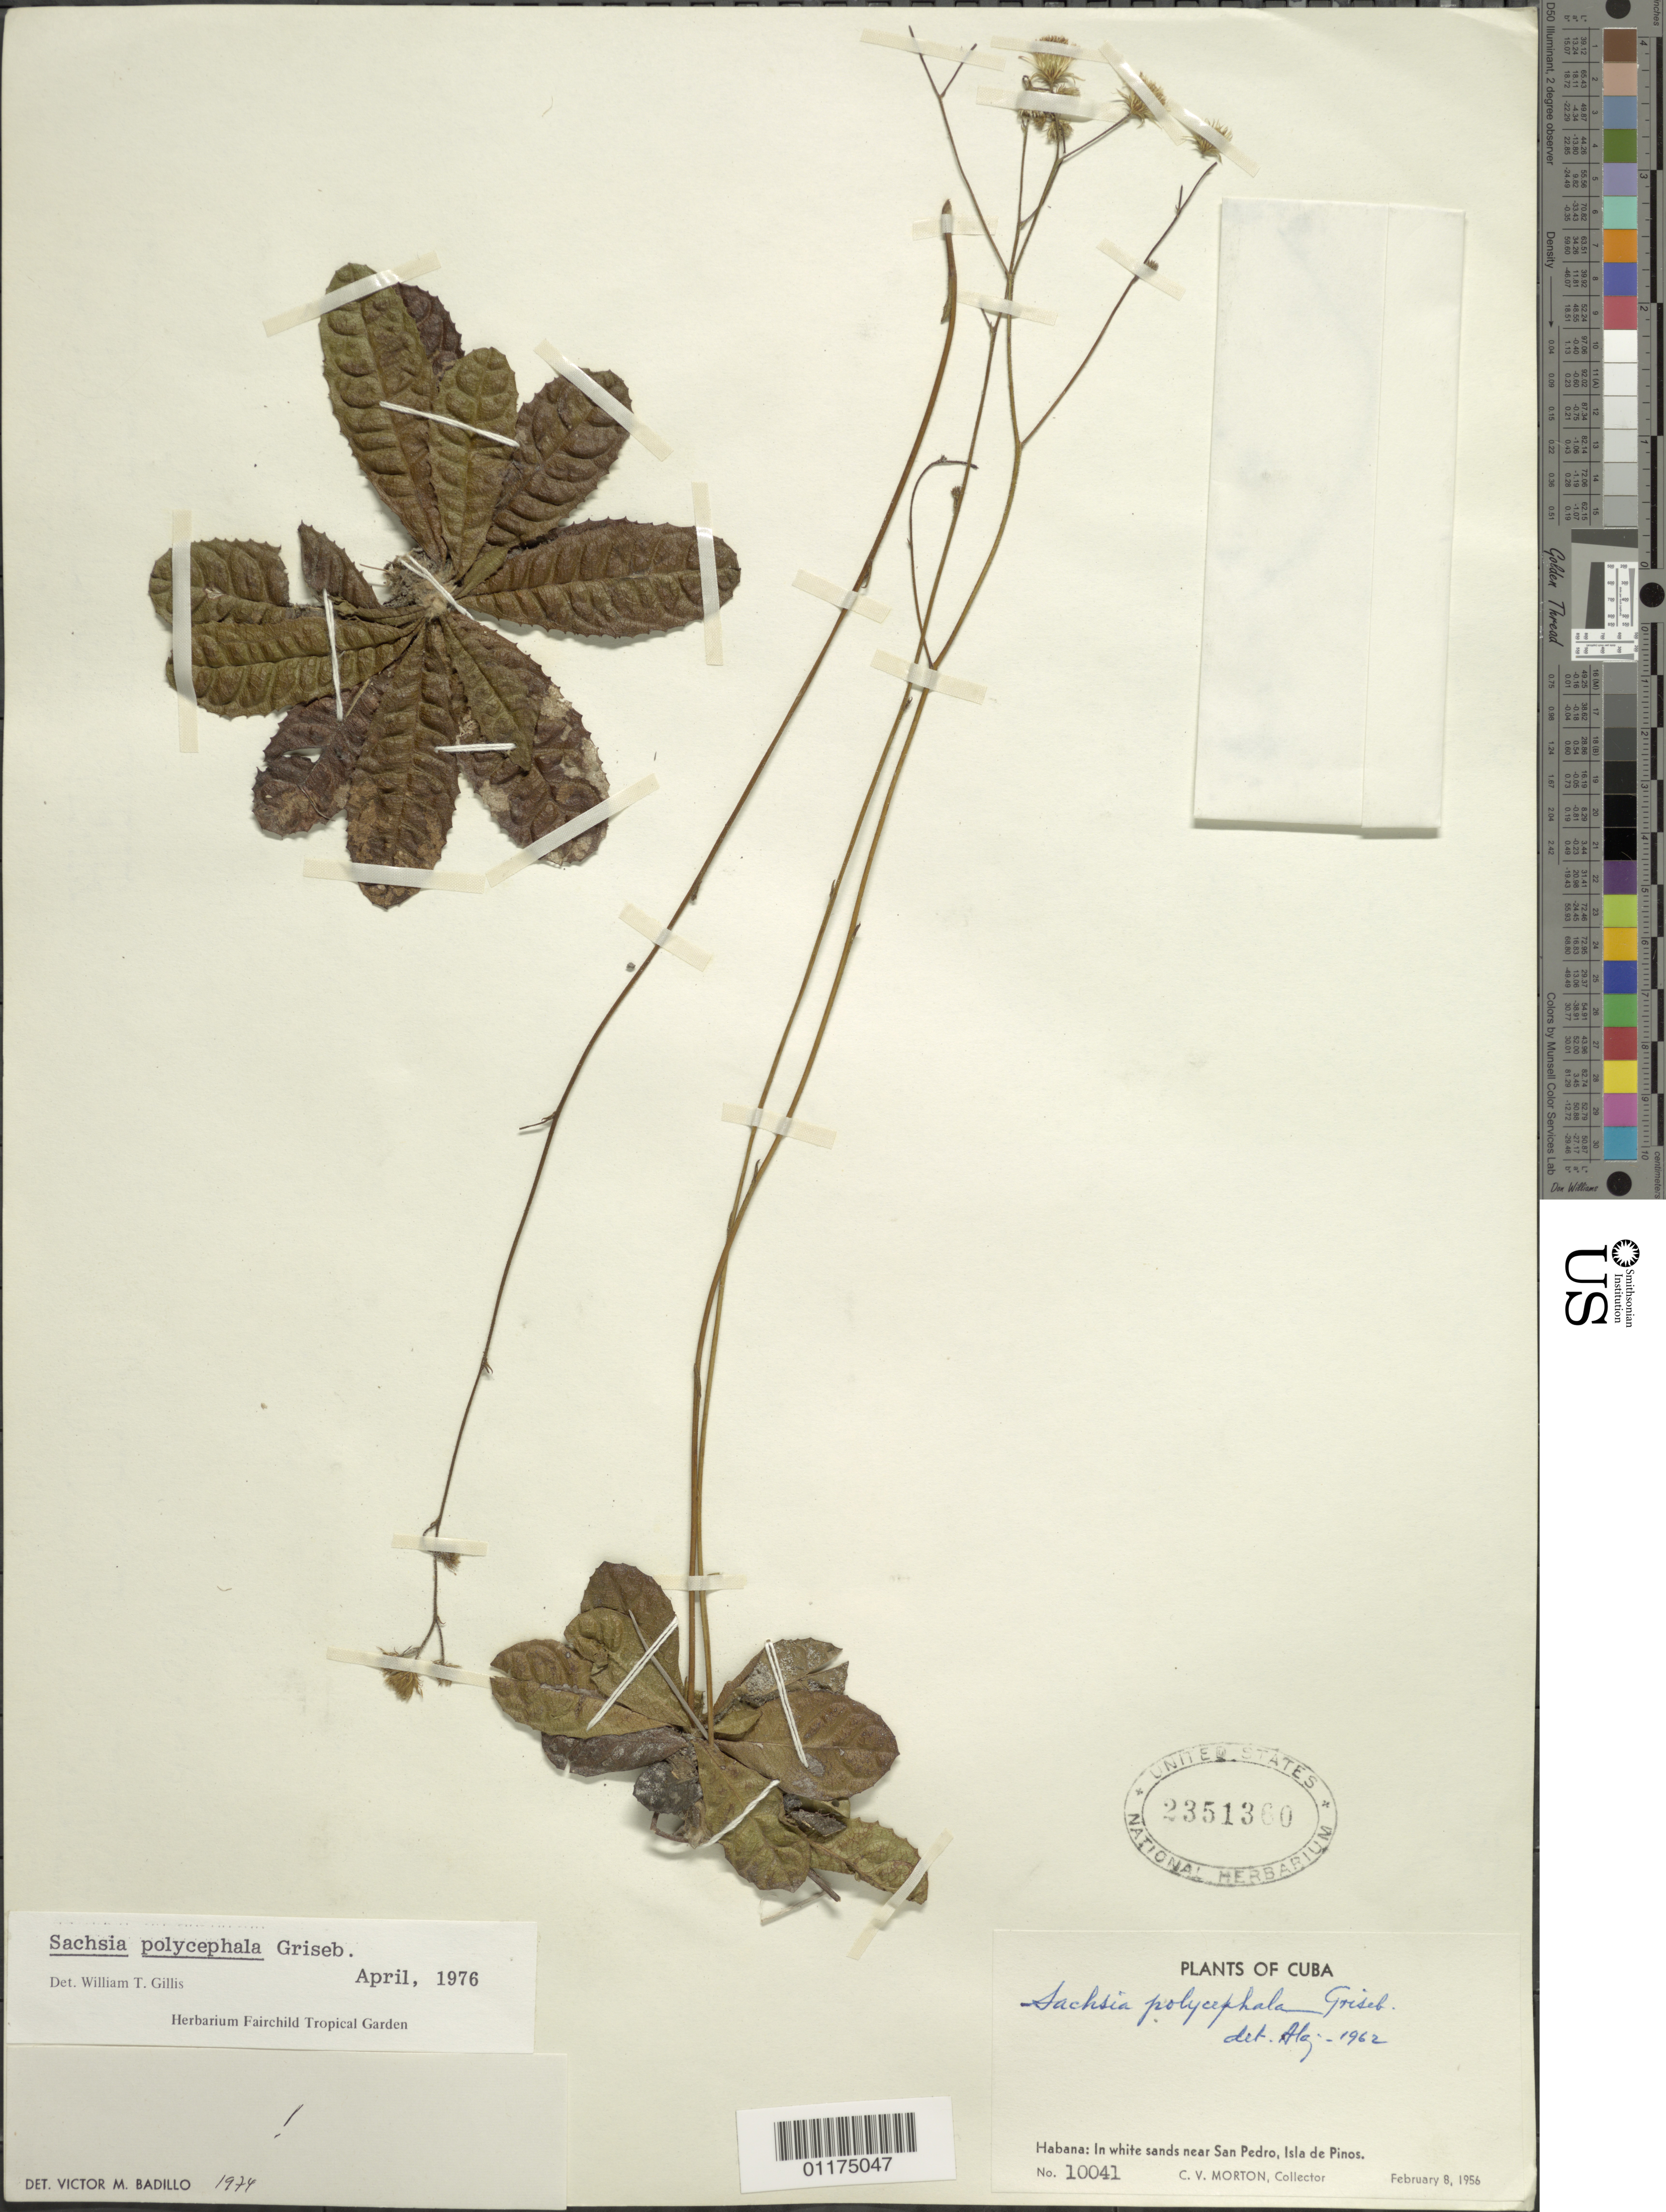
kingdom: Plantae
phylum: Tracheophyta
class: Magnoliopsida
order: Asterales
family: Asteraceae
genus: Sachsia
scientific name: Sachsia polycephala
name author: Griseb.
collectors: C. V. Morton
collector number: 10041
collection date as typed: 08 Feb 1956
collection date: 1956-02-08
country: Cuba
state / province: Isla de la Juventud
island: Isla de la Juventud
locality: Habana: In white sands near San Pedro,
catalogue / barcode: US 2351360